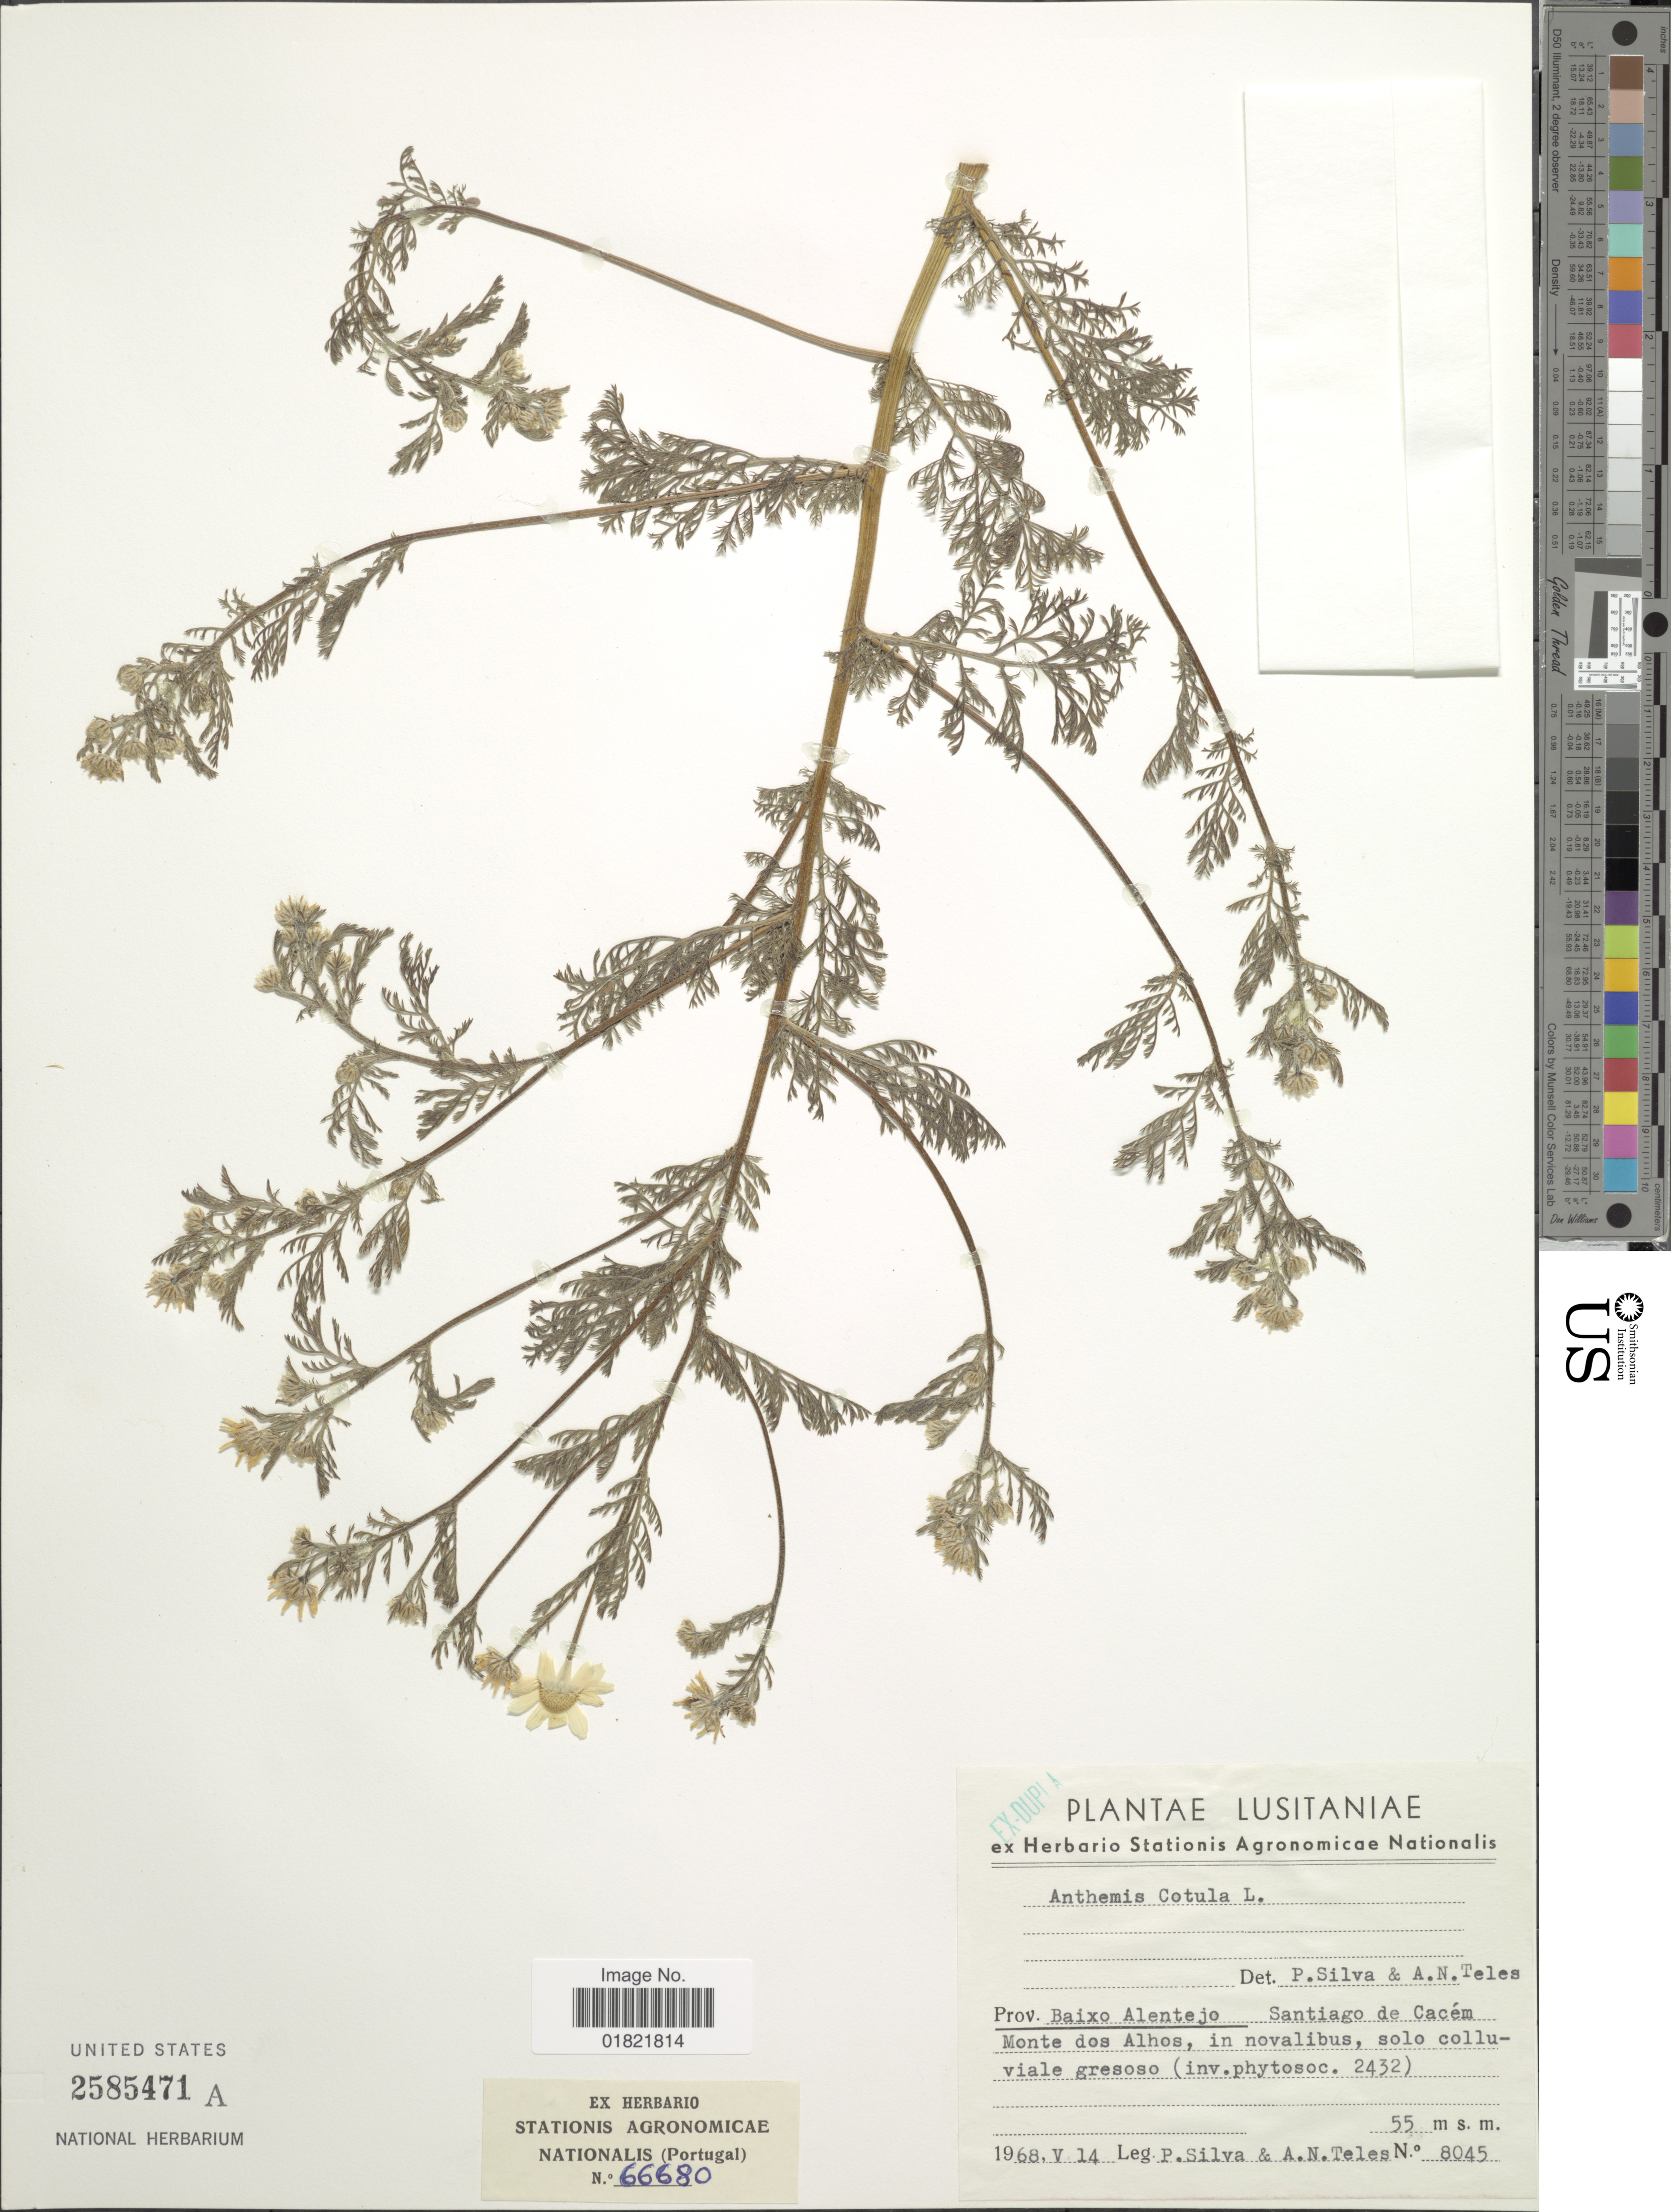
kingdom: Plantae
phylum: Tracheophyta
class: Magnoliopsida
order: Asterales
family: Asteraceae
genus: Anthemis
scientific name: Anthemis cotula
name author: L.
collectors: P. Silva & A. Teles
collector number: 8045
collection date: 1968-05-14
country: Portugal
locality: Lusitaniae, Prov. Baixo Alentejo Santiago de Cacem Monte dos Alhos, in novalibus, solo colluviale gresoso (inv. phytosoc. 2432)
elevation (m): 55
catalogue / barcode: US 2585471A